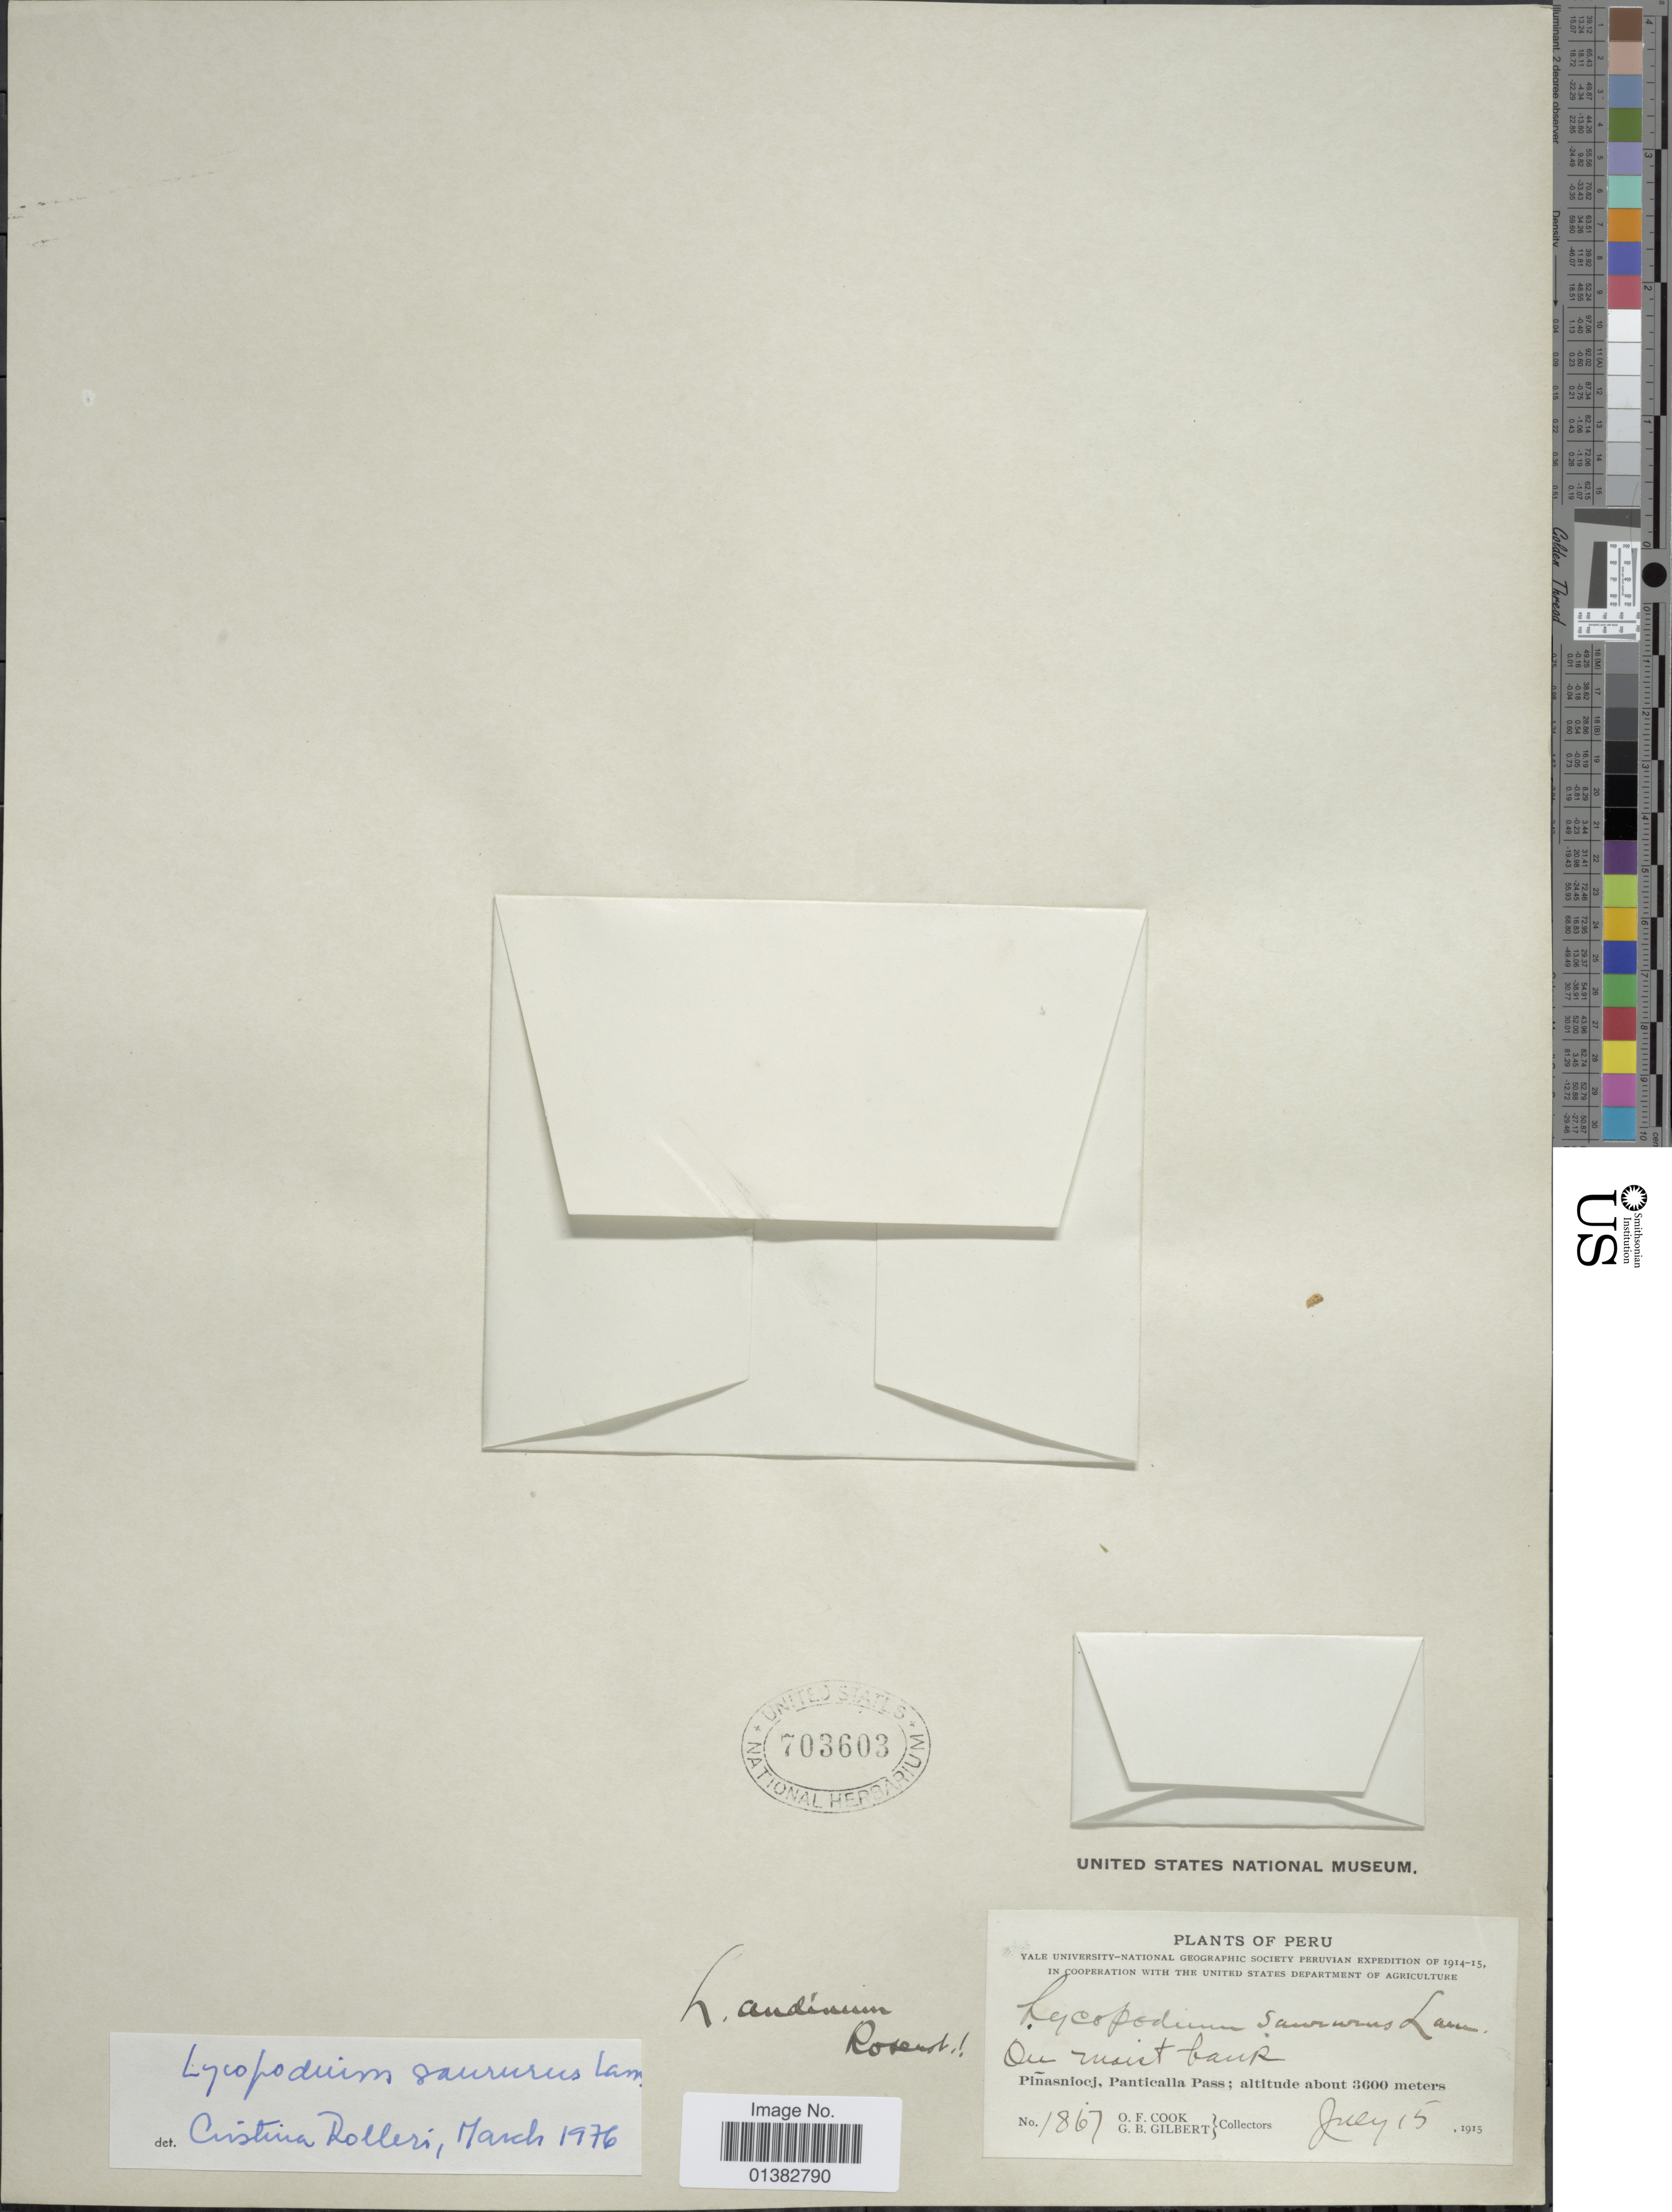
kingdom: Plantae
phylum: Tracheophyta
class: Lycopodiopsida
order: Lycopodiales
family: Lycopodiaceae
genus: Phlegmariurus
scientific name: Phlegmariurus saururus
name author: (Lam.) B. Øllg.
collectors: O. F. Cook & G. B. Gilbert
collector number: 1867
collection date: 1915-07-15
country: Peru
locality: Piñasniocj, Panticalla Pass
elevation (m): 3600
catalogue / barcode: US 703603